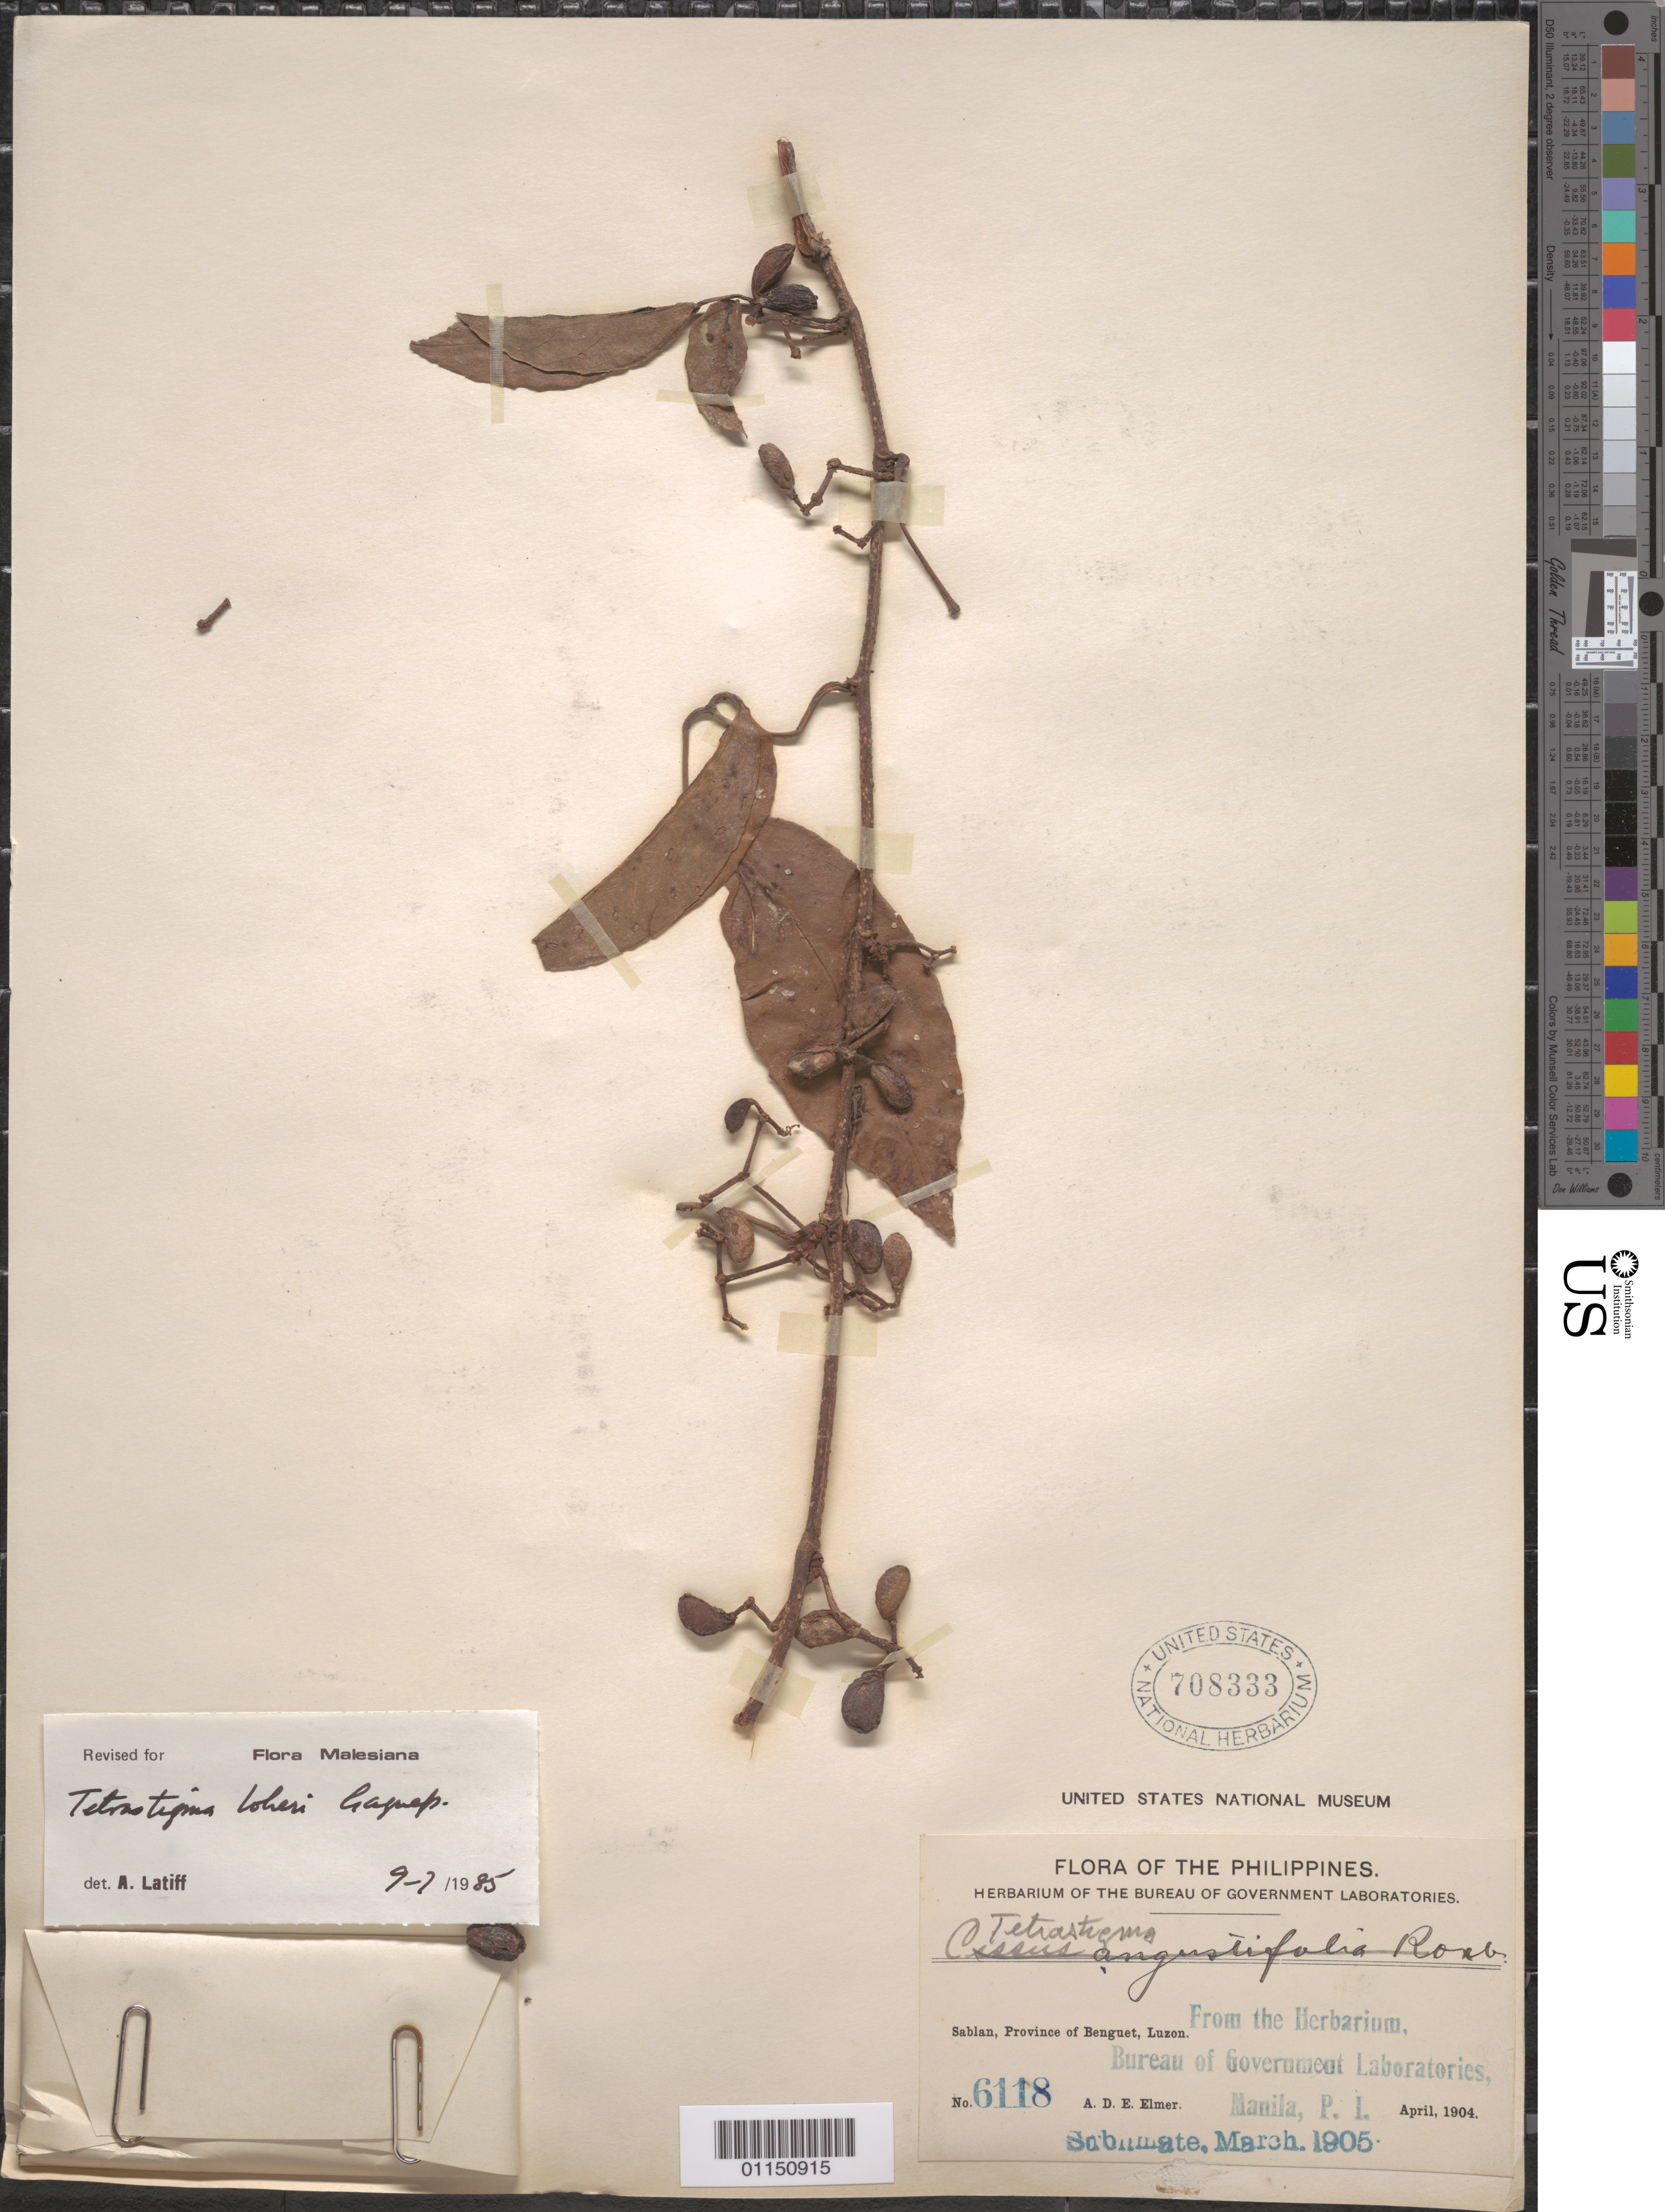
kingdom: Plantae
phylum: Tracheophyta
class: Magnoliopsida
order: Vitales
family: Vitaceae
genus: Tetrastigma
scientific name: Tetrastigma loheri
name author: Gagnep.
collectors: A. D. E. Elmer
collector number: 6118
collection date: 1904-04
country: Philippines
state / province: Cordillera (Administrative Region)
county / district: Benguet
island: Luzon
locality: Sablan.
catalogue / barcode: US 708333